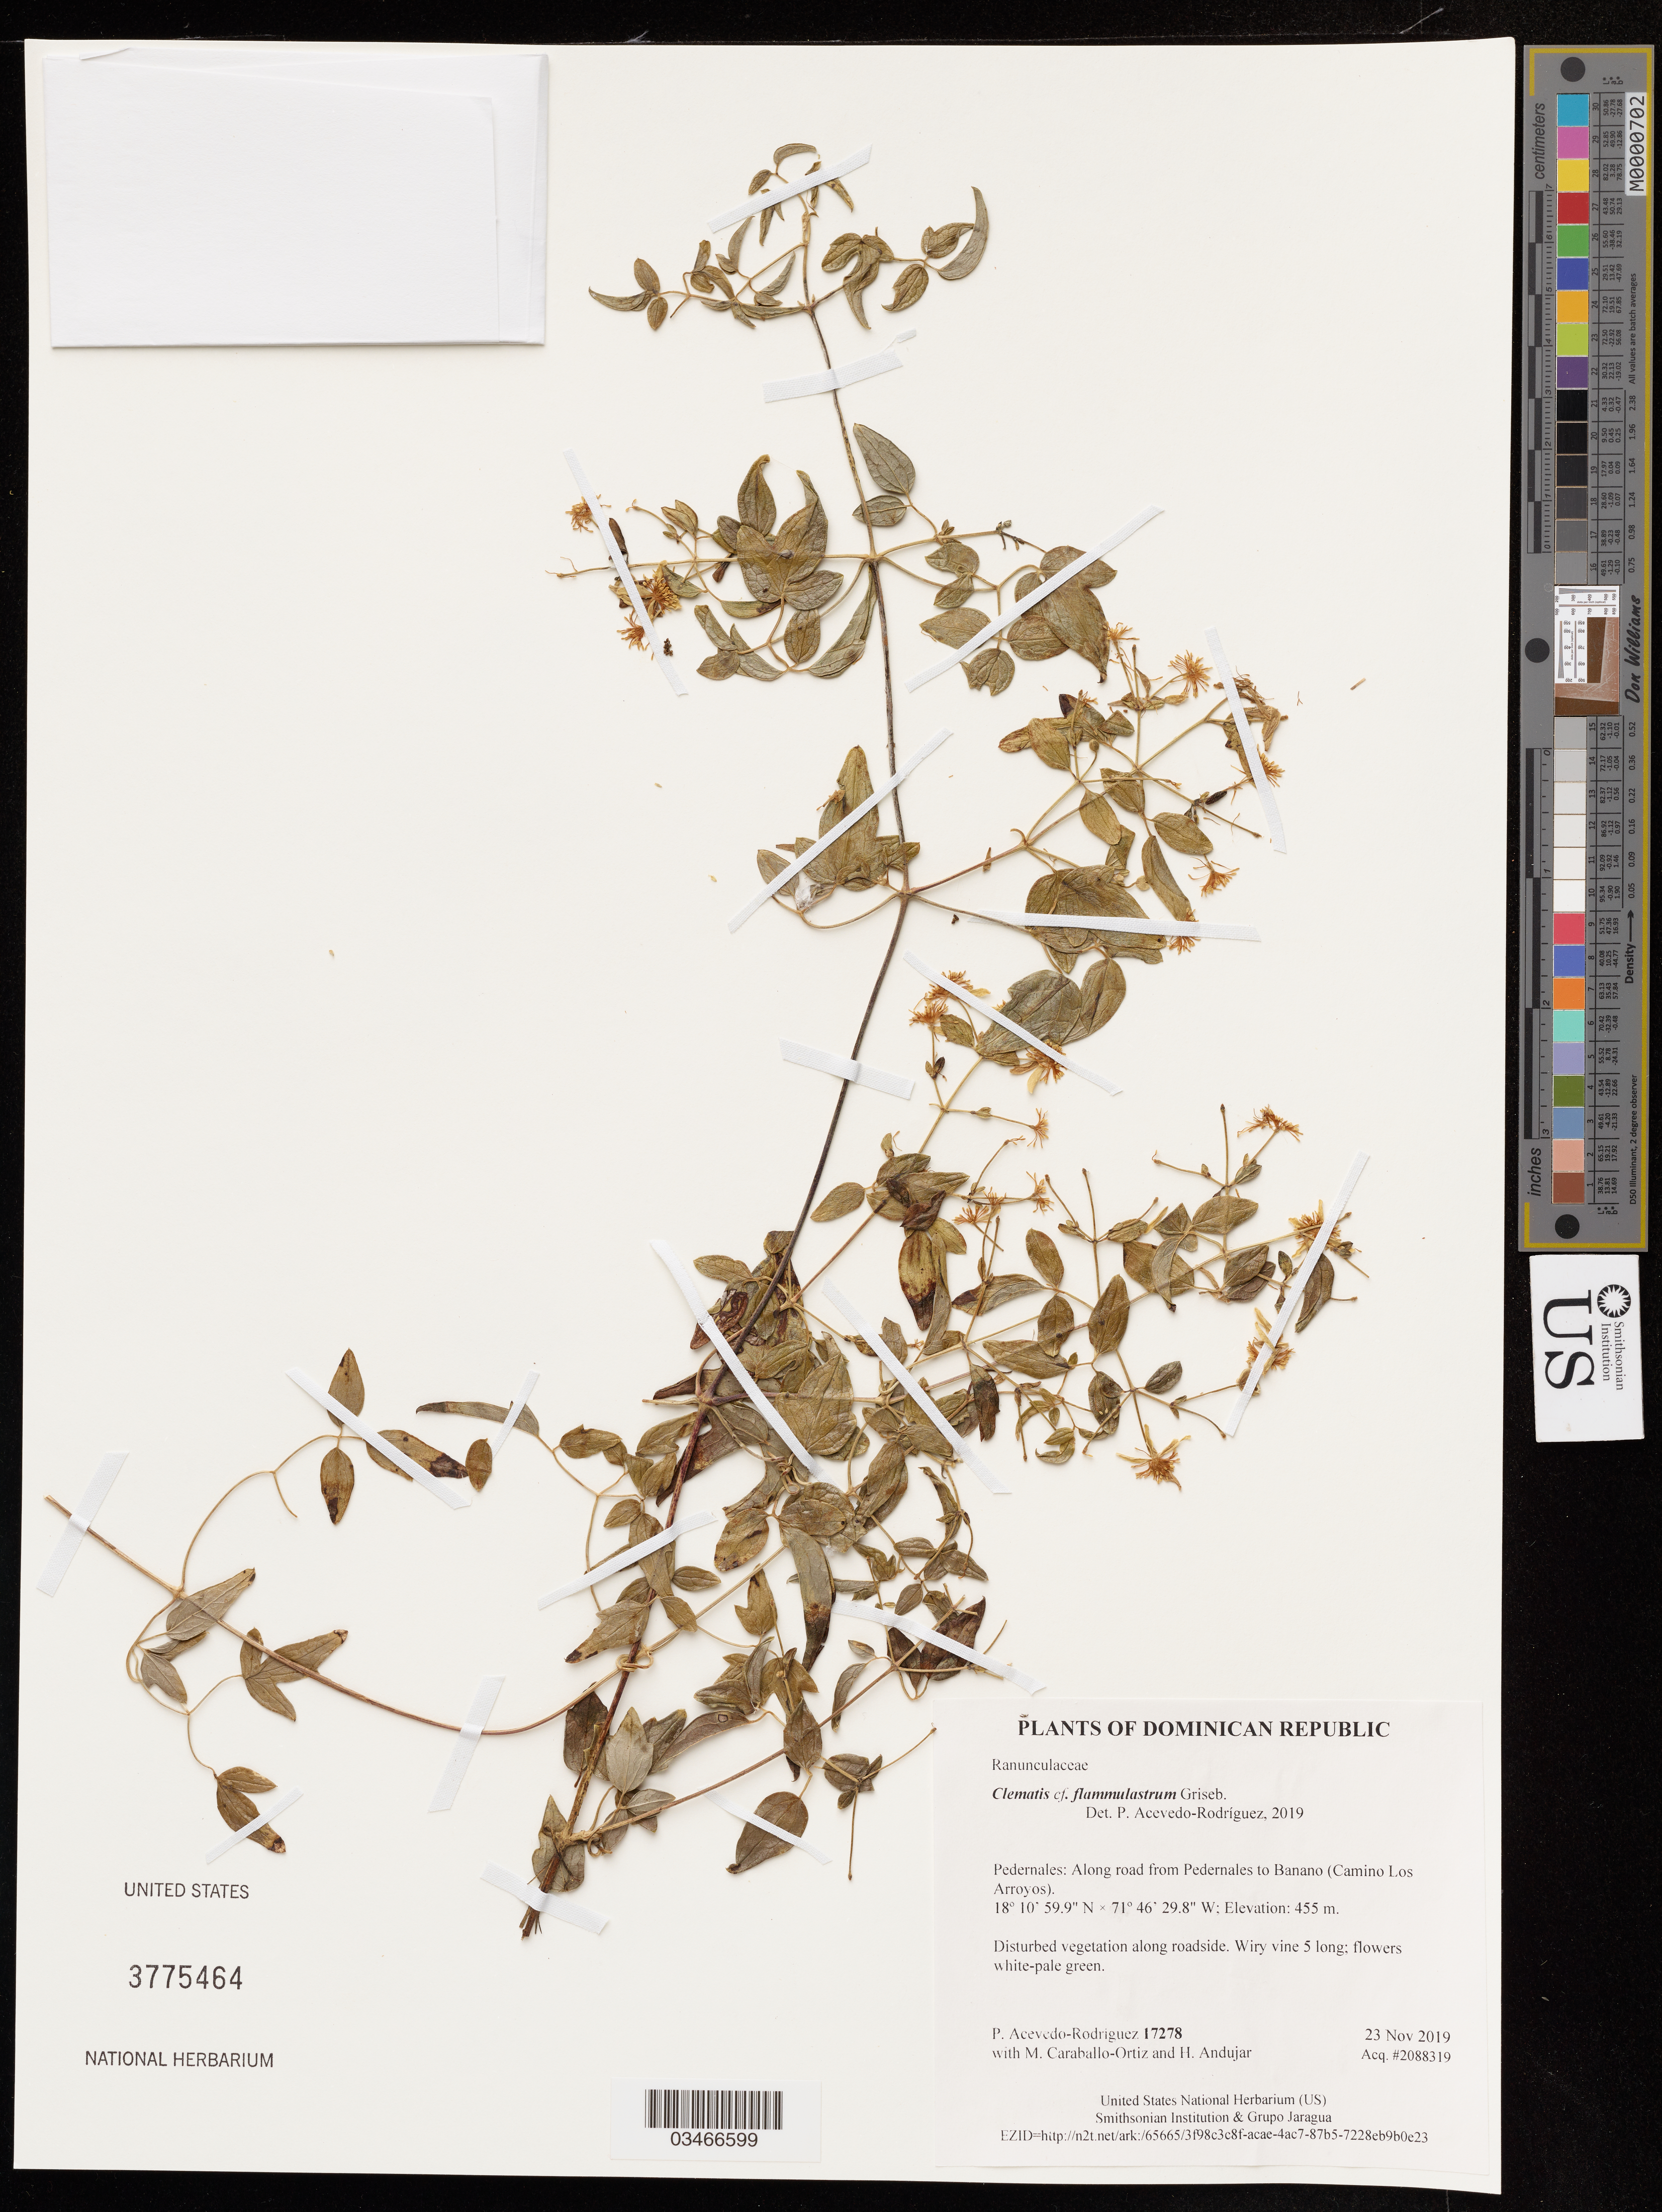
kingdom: Plantae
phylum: Tracheophyta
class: Magnoliopsida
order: Ranunculales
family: Ranunculaceae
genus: Clematis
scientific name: Clematis flammulastrum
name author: Griseb.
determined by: Acevedo-Rodriguez, P., (US), Smithsonian Institution - National Museum of Natural History (UNITED STATES)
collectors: P. Acevedo-Rodriguez, M. Caraballo-Ortiz & H. Andujar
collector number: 17278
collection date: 2019-11-23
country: Dominican Republic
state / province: Pedernales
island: Hispaniola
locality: Along road from Pedernales to Banano (Camino Los Arroyos), disturbed roadside vegetation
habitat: Disturbed vegetation along roadside.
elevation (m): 455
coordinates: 18.18331 N, 71.77494 W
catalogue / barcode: US 3775464